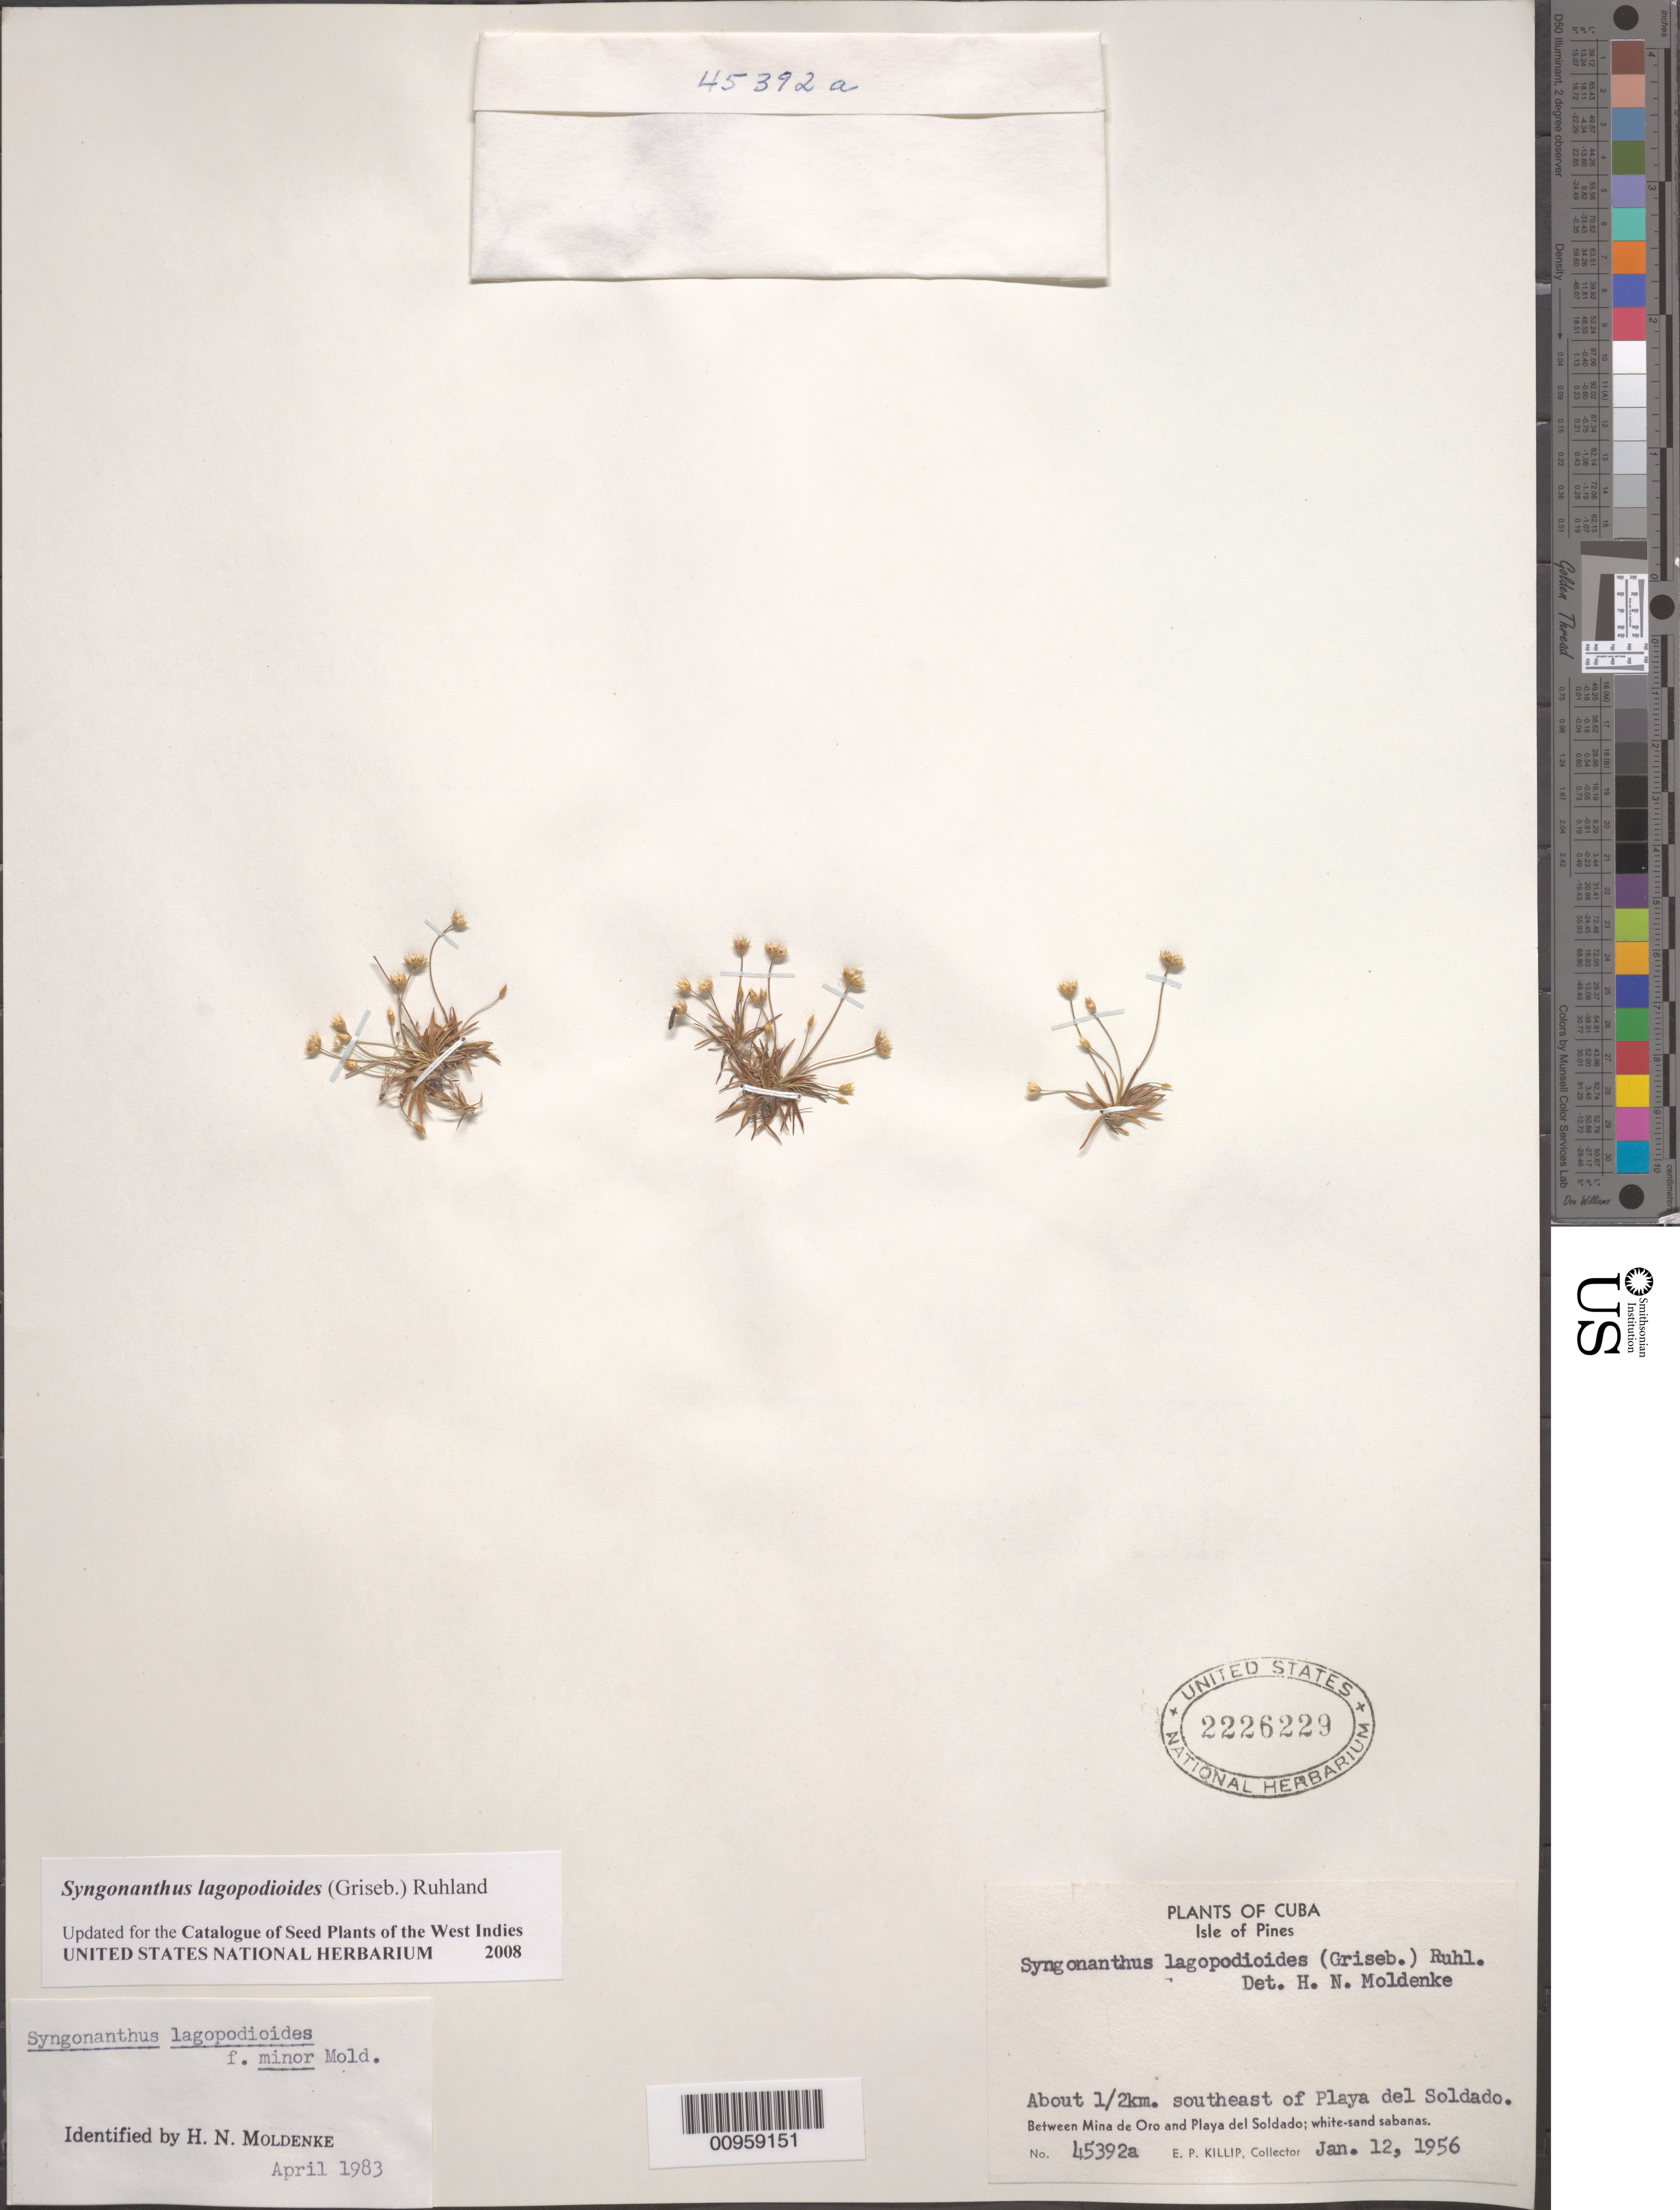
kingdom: Plantae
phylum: Tracheophyta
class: Liliopsida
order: Poales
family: Eriocaulaceae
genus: Syngonanthus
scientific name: Syngonanthus lagopodioides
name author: (Griseb.) Ruhland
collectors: E. P. Killip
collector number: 45392A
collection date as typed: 12 Jan 1956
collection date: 1956-01-12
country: Cuba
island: Isla de la Juventud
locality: Isle of Pines, about 1/2 km southeast of Playa de Soldado, between Mina de Oro and Playa del Soldado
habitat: White-sand sabanas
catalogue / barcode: US 2226229